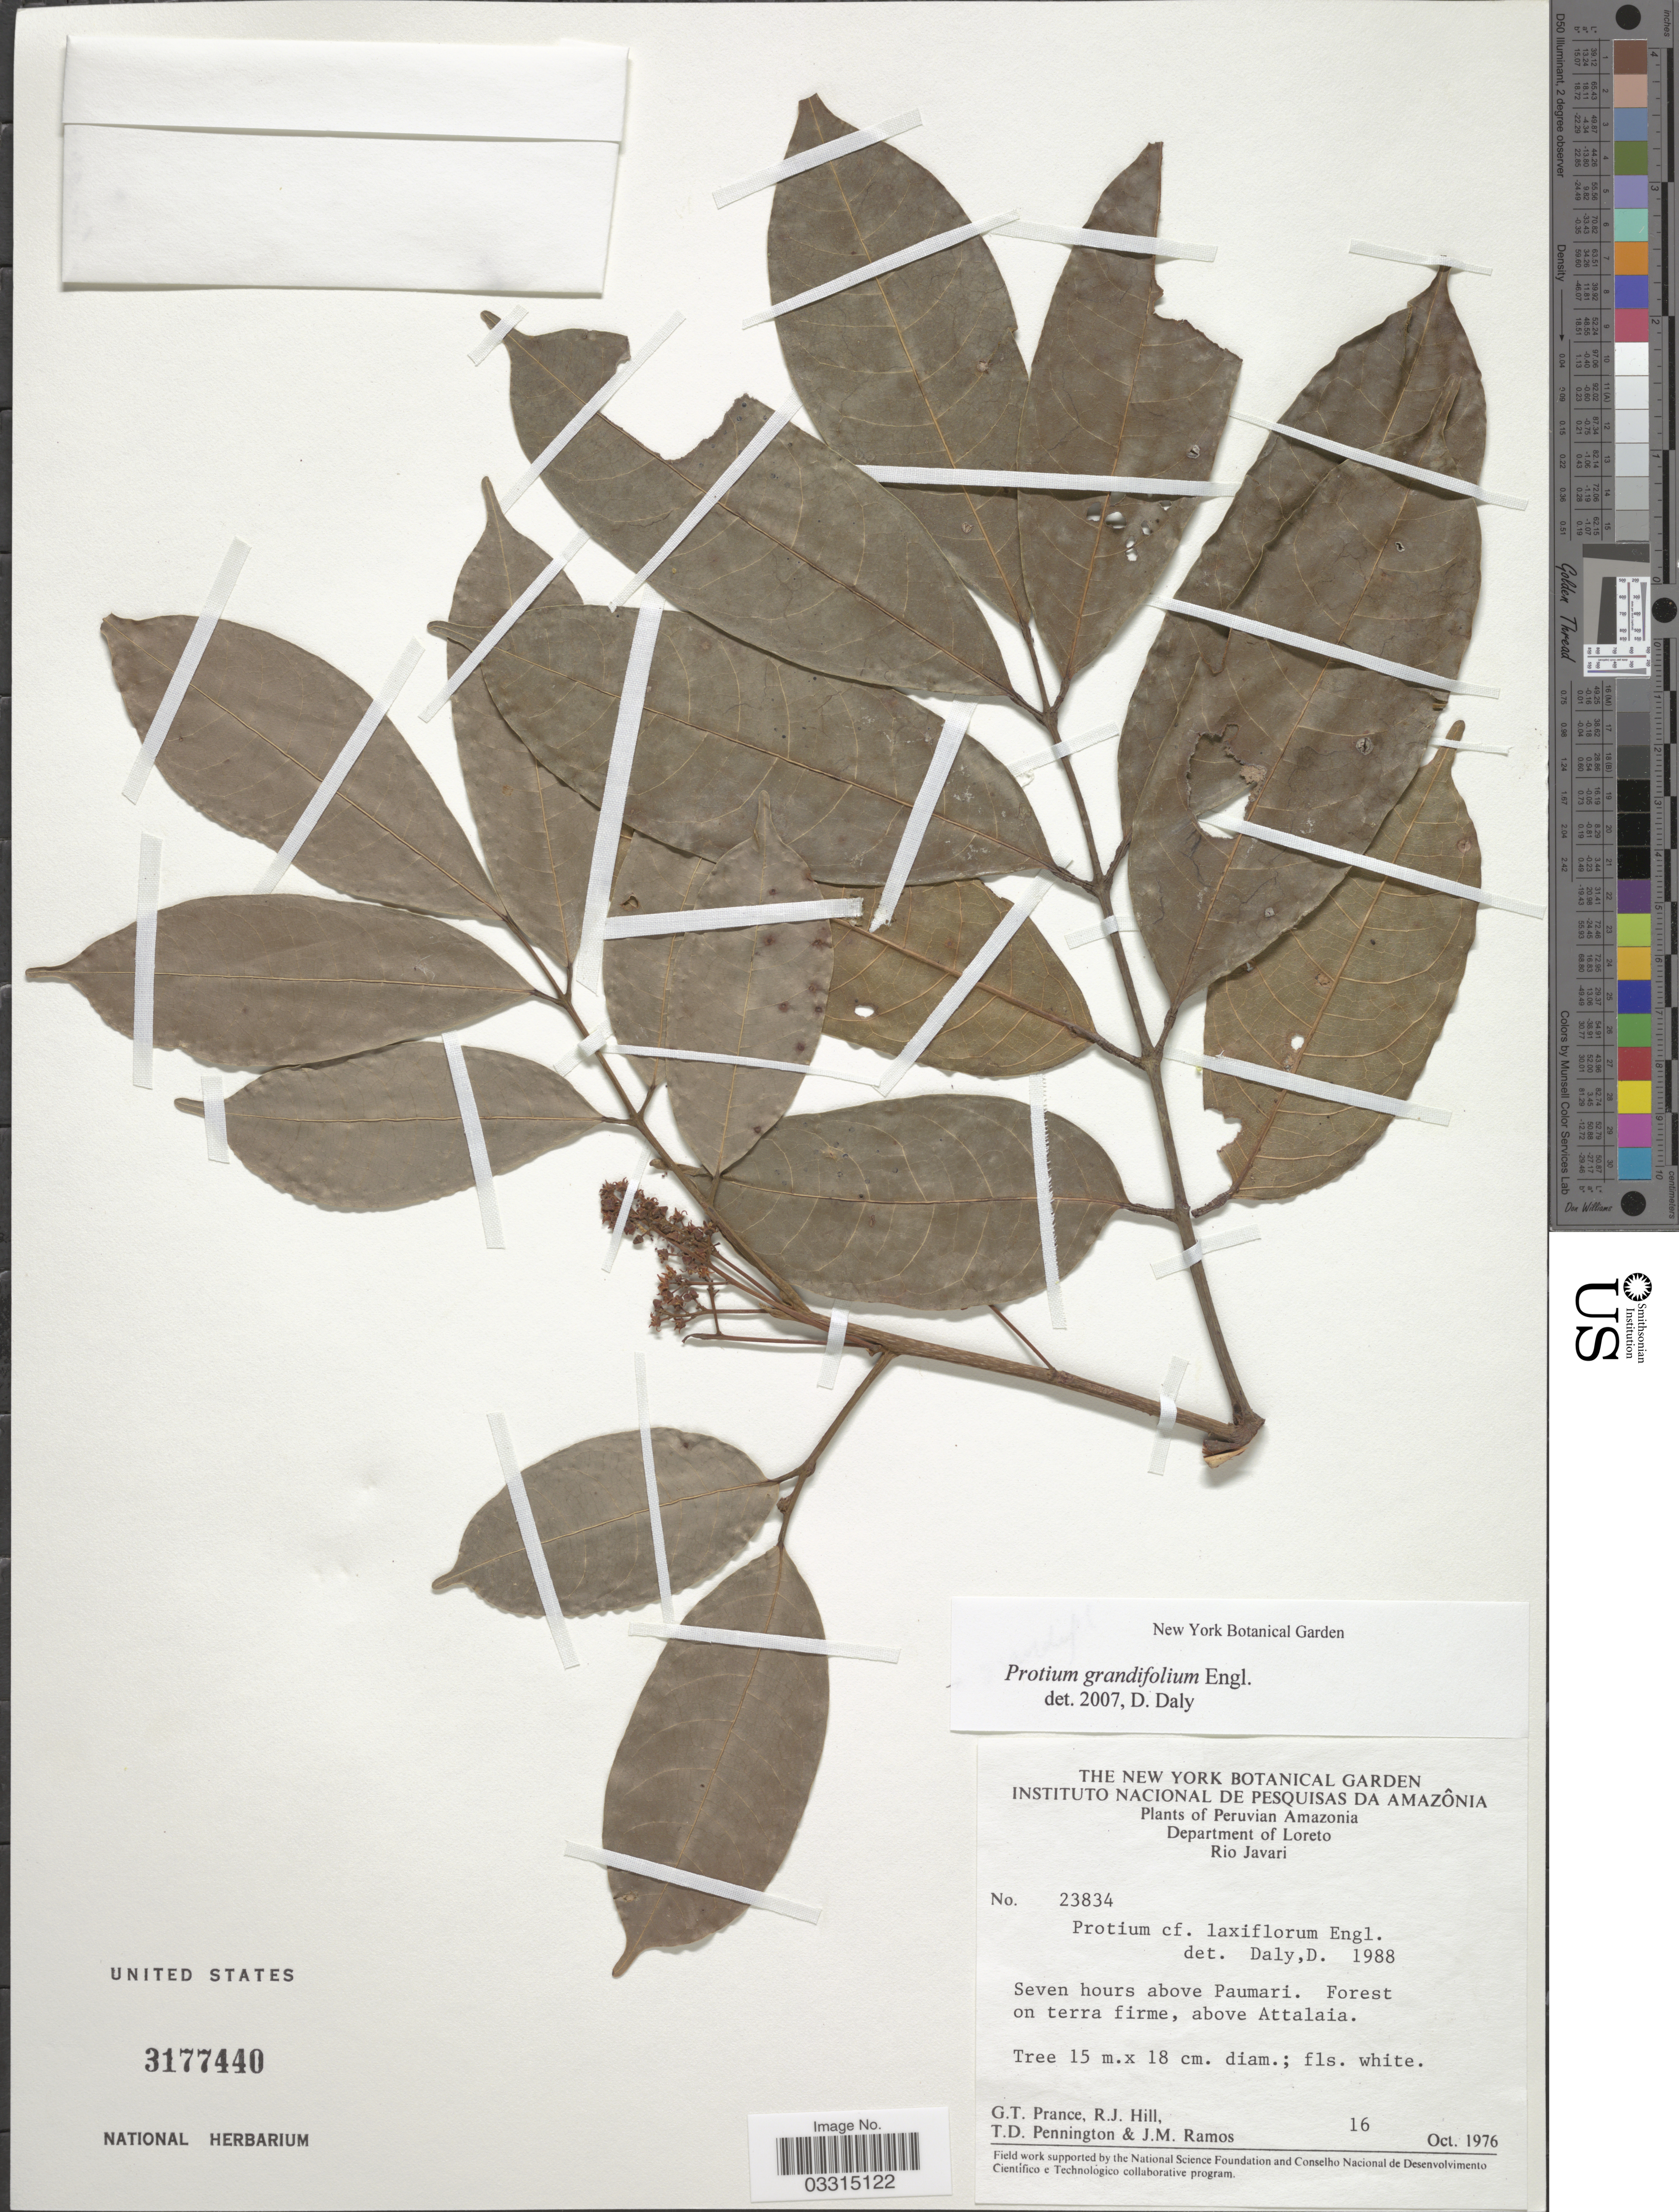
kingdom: Plantae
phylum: Tracheophyta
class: Magnoliopsida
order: Sapindales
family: Burseraceae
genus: Protium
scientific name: Protium grandifolium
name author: Engl.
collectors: G. T. Prance, R. J. Hill, T. D. Pennington & J. M. Ramos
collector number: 23834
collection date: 1976-10-16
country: Peru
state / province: Loreto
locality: Peruvian Amazonia. Department of Loreto. Rio Javari. Seven hours above Paumari. Above Attalaia.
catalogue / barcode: US 3177440